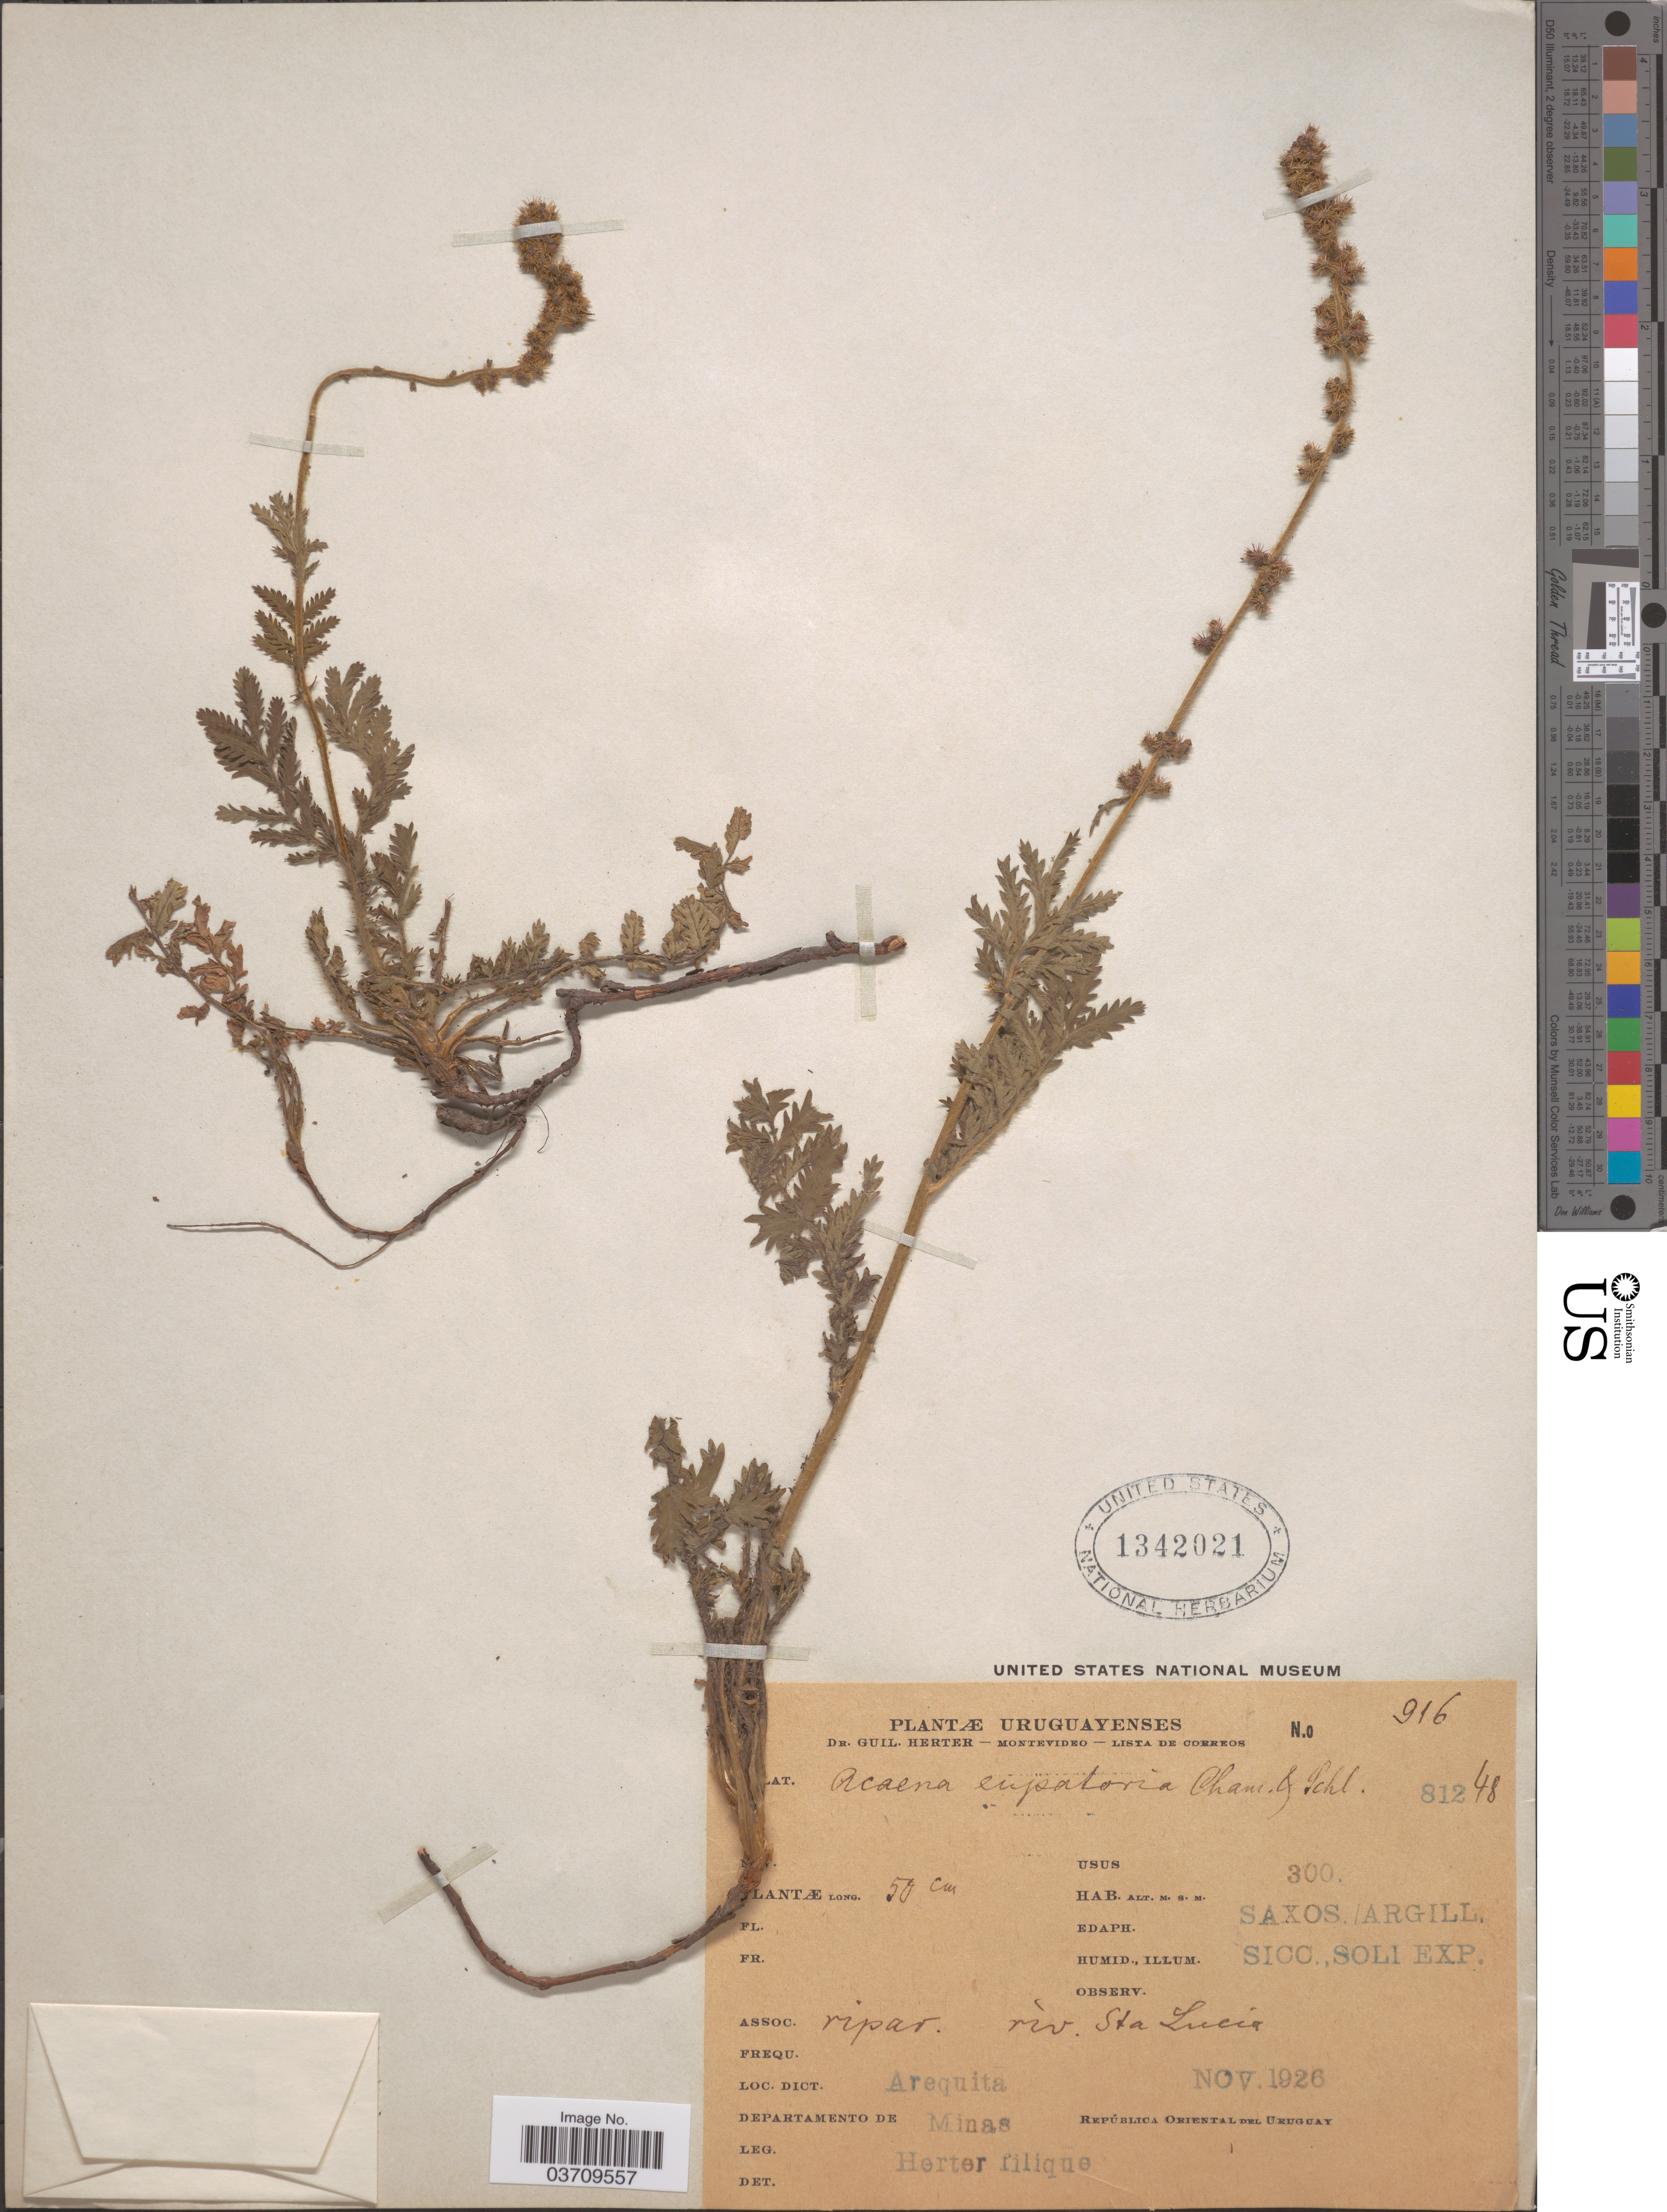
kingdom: Plantae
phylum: Tracheophyta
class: Magnoliopsida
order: Rosales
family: Rosaceae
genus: Acaena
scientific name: Acaena eupatoria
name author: Cham. & Schltdl.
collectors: G. Herter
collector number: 916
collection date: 1926-11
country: Peru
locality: Ripar. riv. Sta Lucia. Dict Arequita. Departamento de Minas. República Oriental del Uruguay.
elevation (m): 300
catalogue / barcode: US 1342021